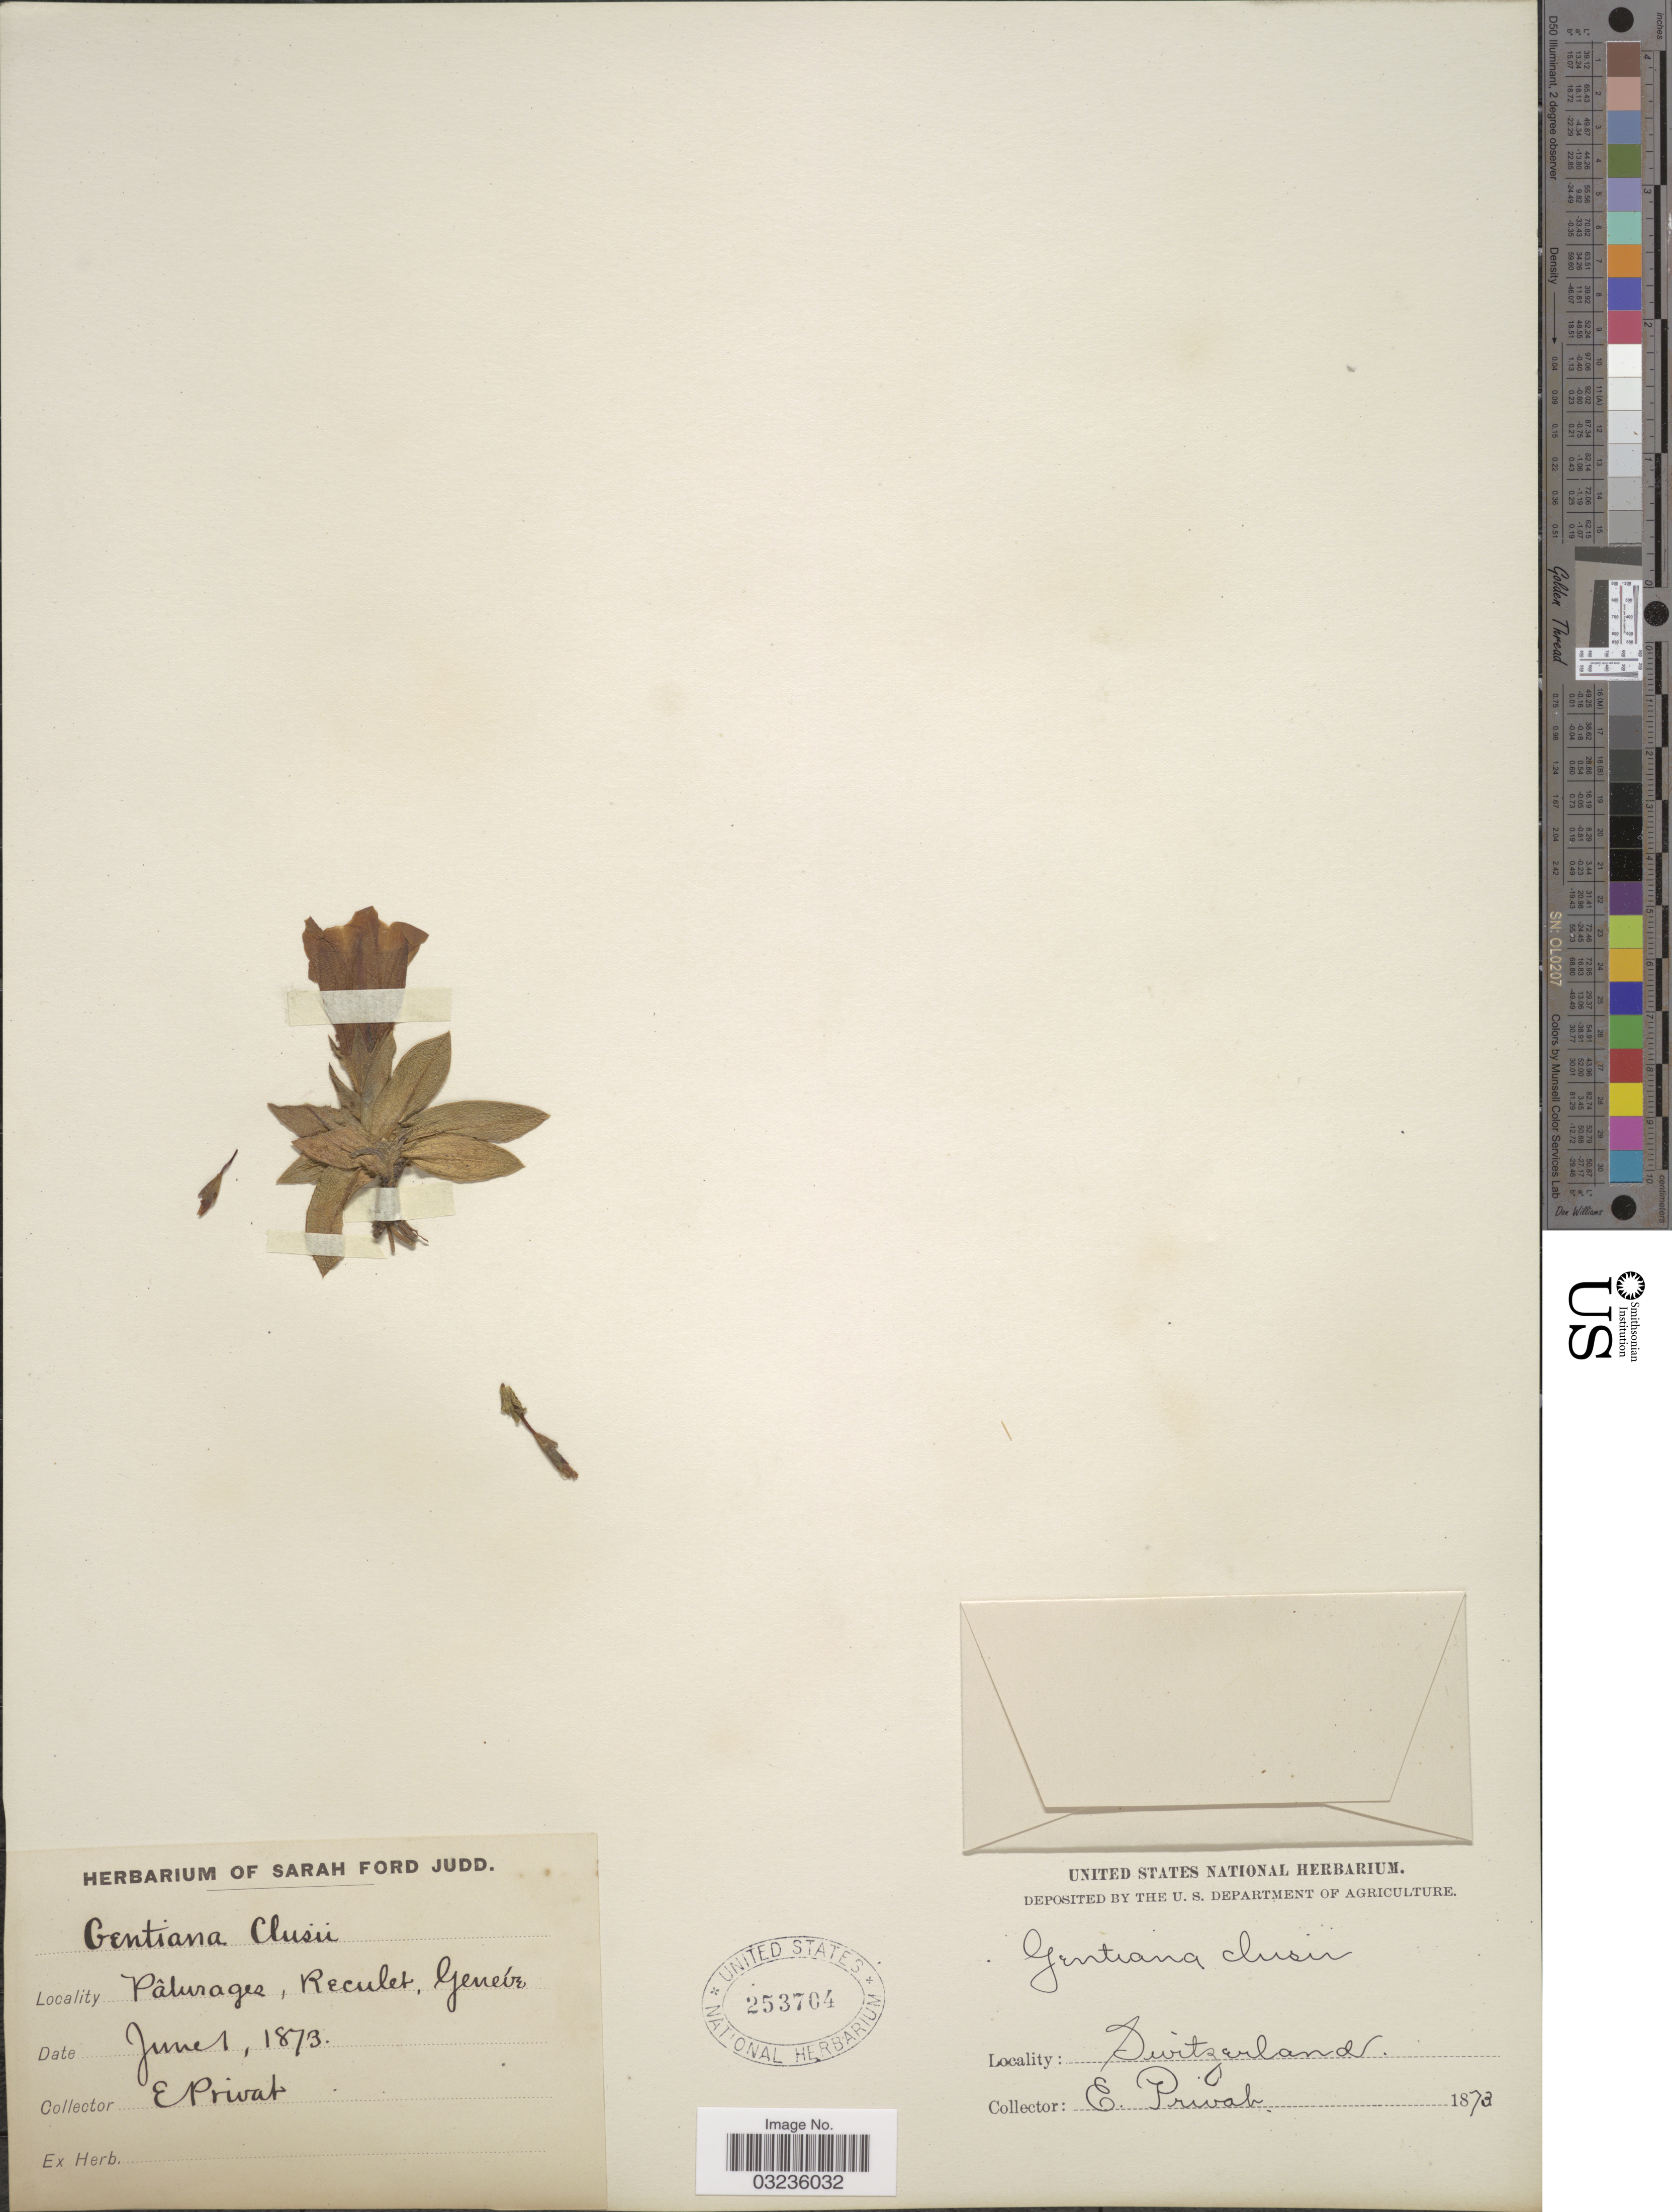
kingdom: Plantae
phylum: Tracheophyta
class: Magnoliopsida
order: Gentianales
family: Gentianaceae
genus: Gentiana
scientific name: Gentiana clusii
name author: Perr. & Songeon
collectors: E. Privat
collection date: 1873-06-01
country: Switzerland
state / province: Genève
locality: Pâturages, Recult. Genéve.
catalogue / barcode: US 253704